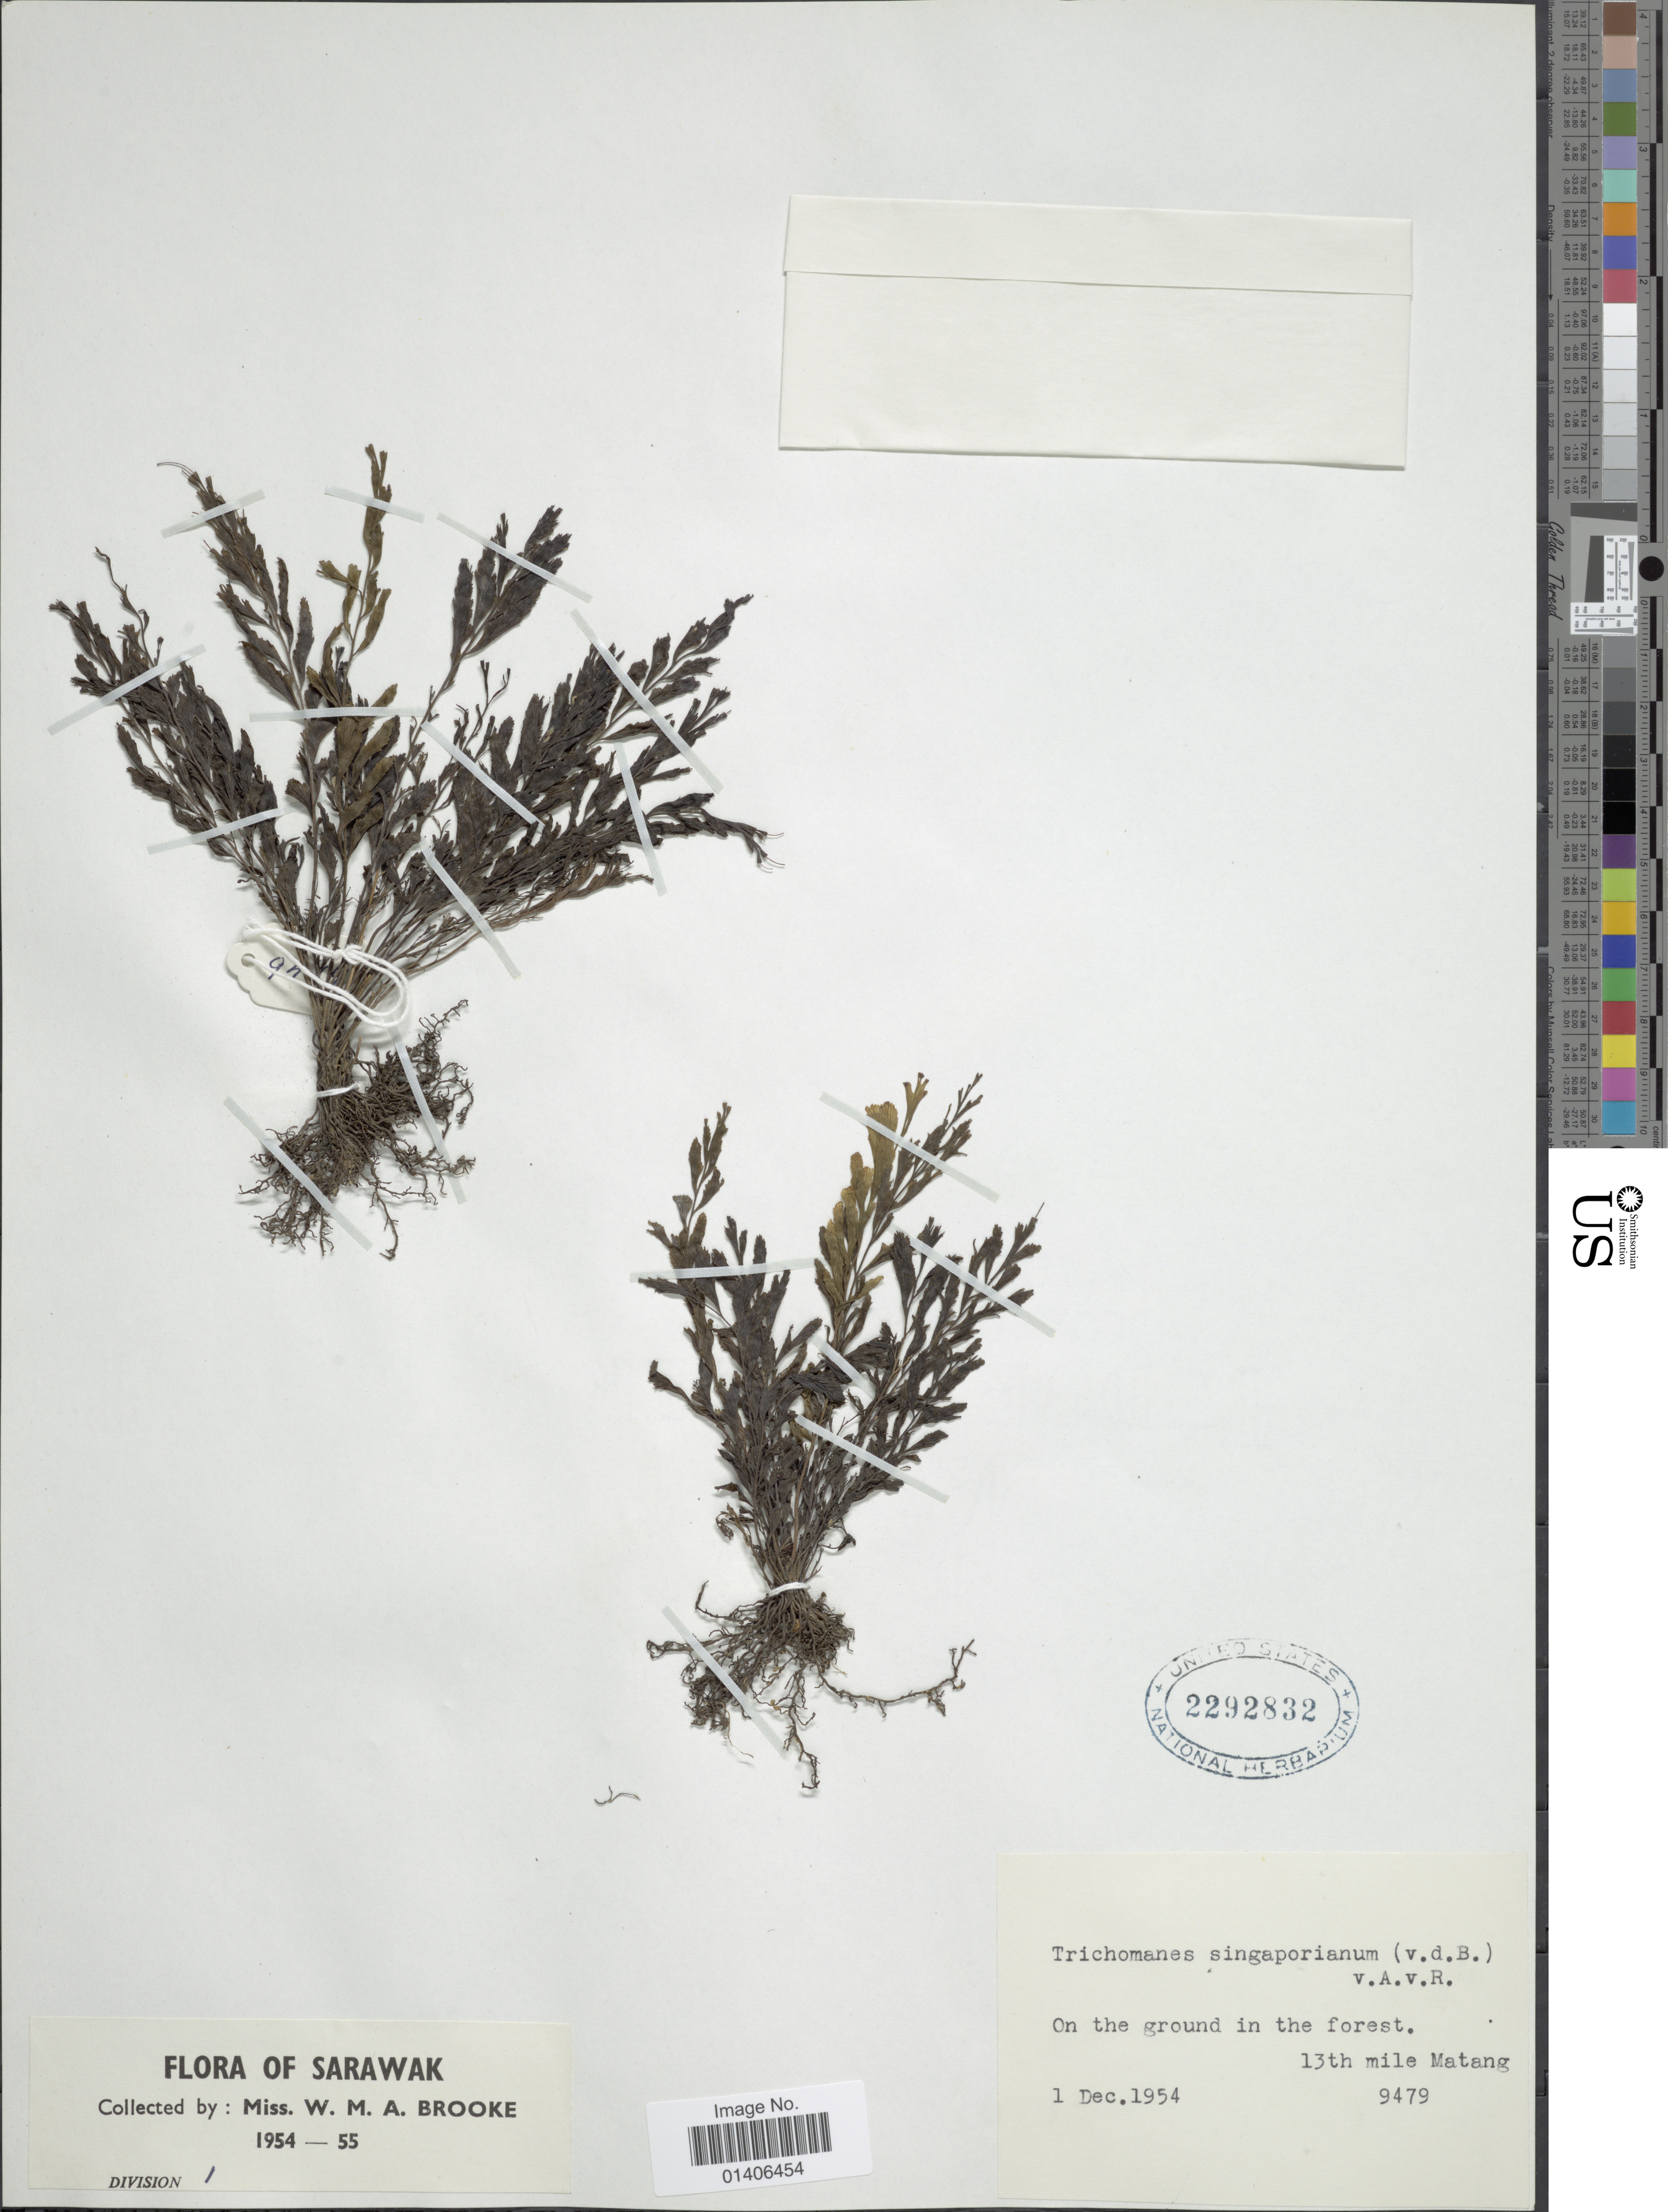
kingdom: Plantae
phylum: Tracheophyta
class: Polypodiopsida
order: Hymenophyllales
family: Hymenophyllaceae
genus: Cephalomanes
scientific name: Cephalomanes singaporianum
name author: Bosch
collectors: W. Brooke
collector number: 9479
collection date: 1954-12-01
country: Malaysia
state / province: Sarawak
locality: On the ground in the forest. 13th mile Matang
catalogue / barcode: US 2292832